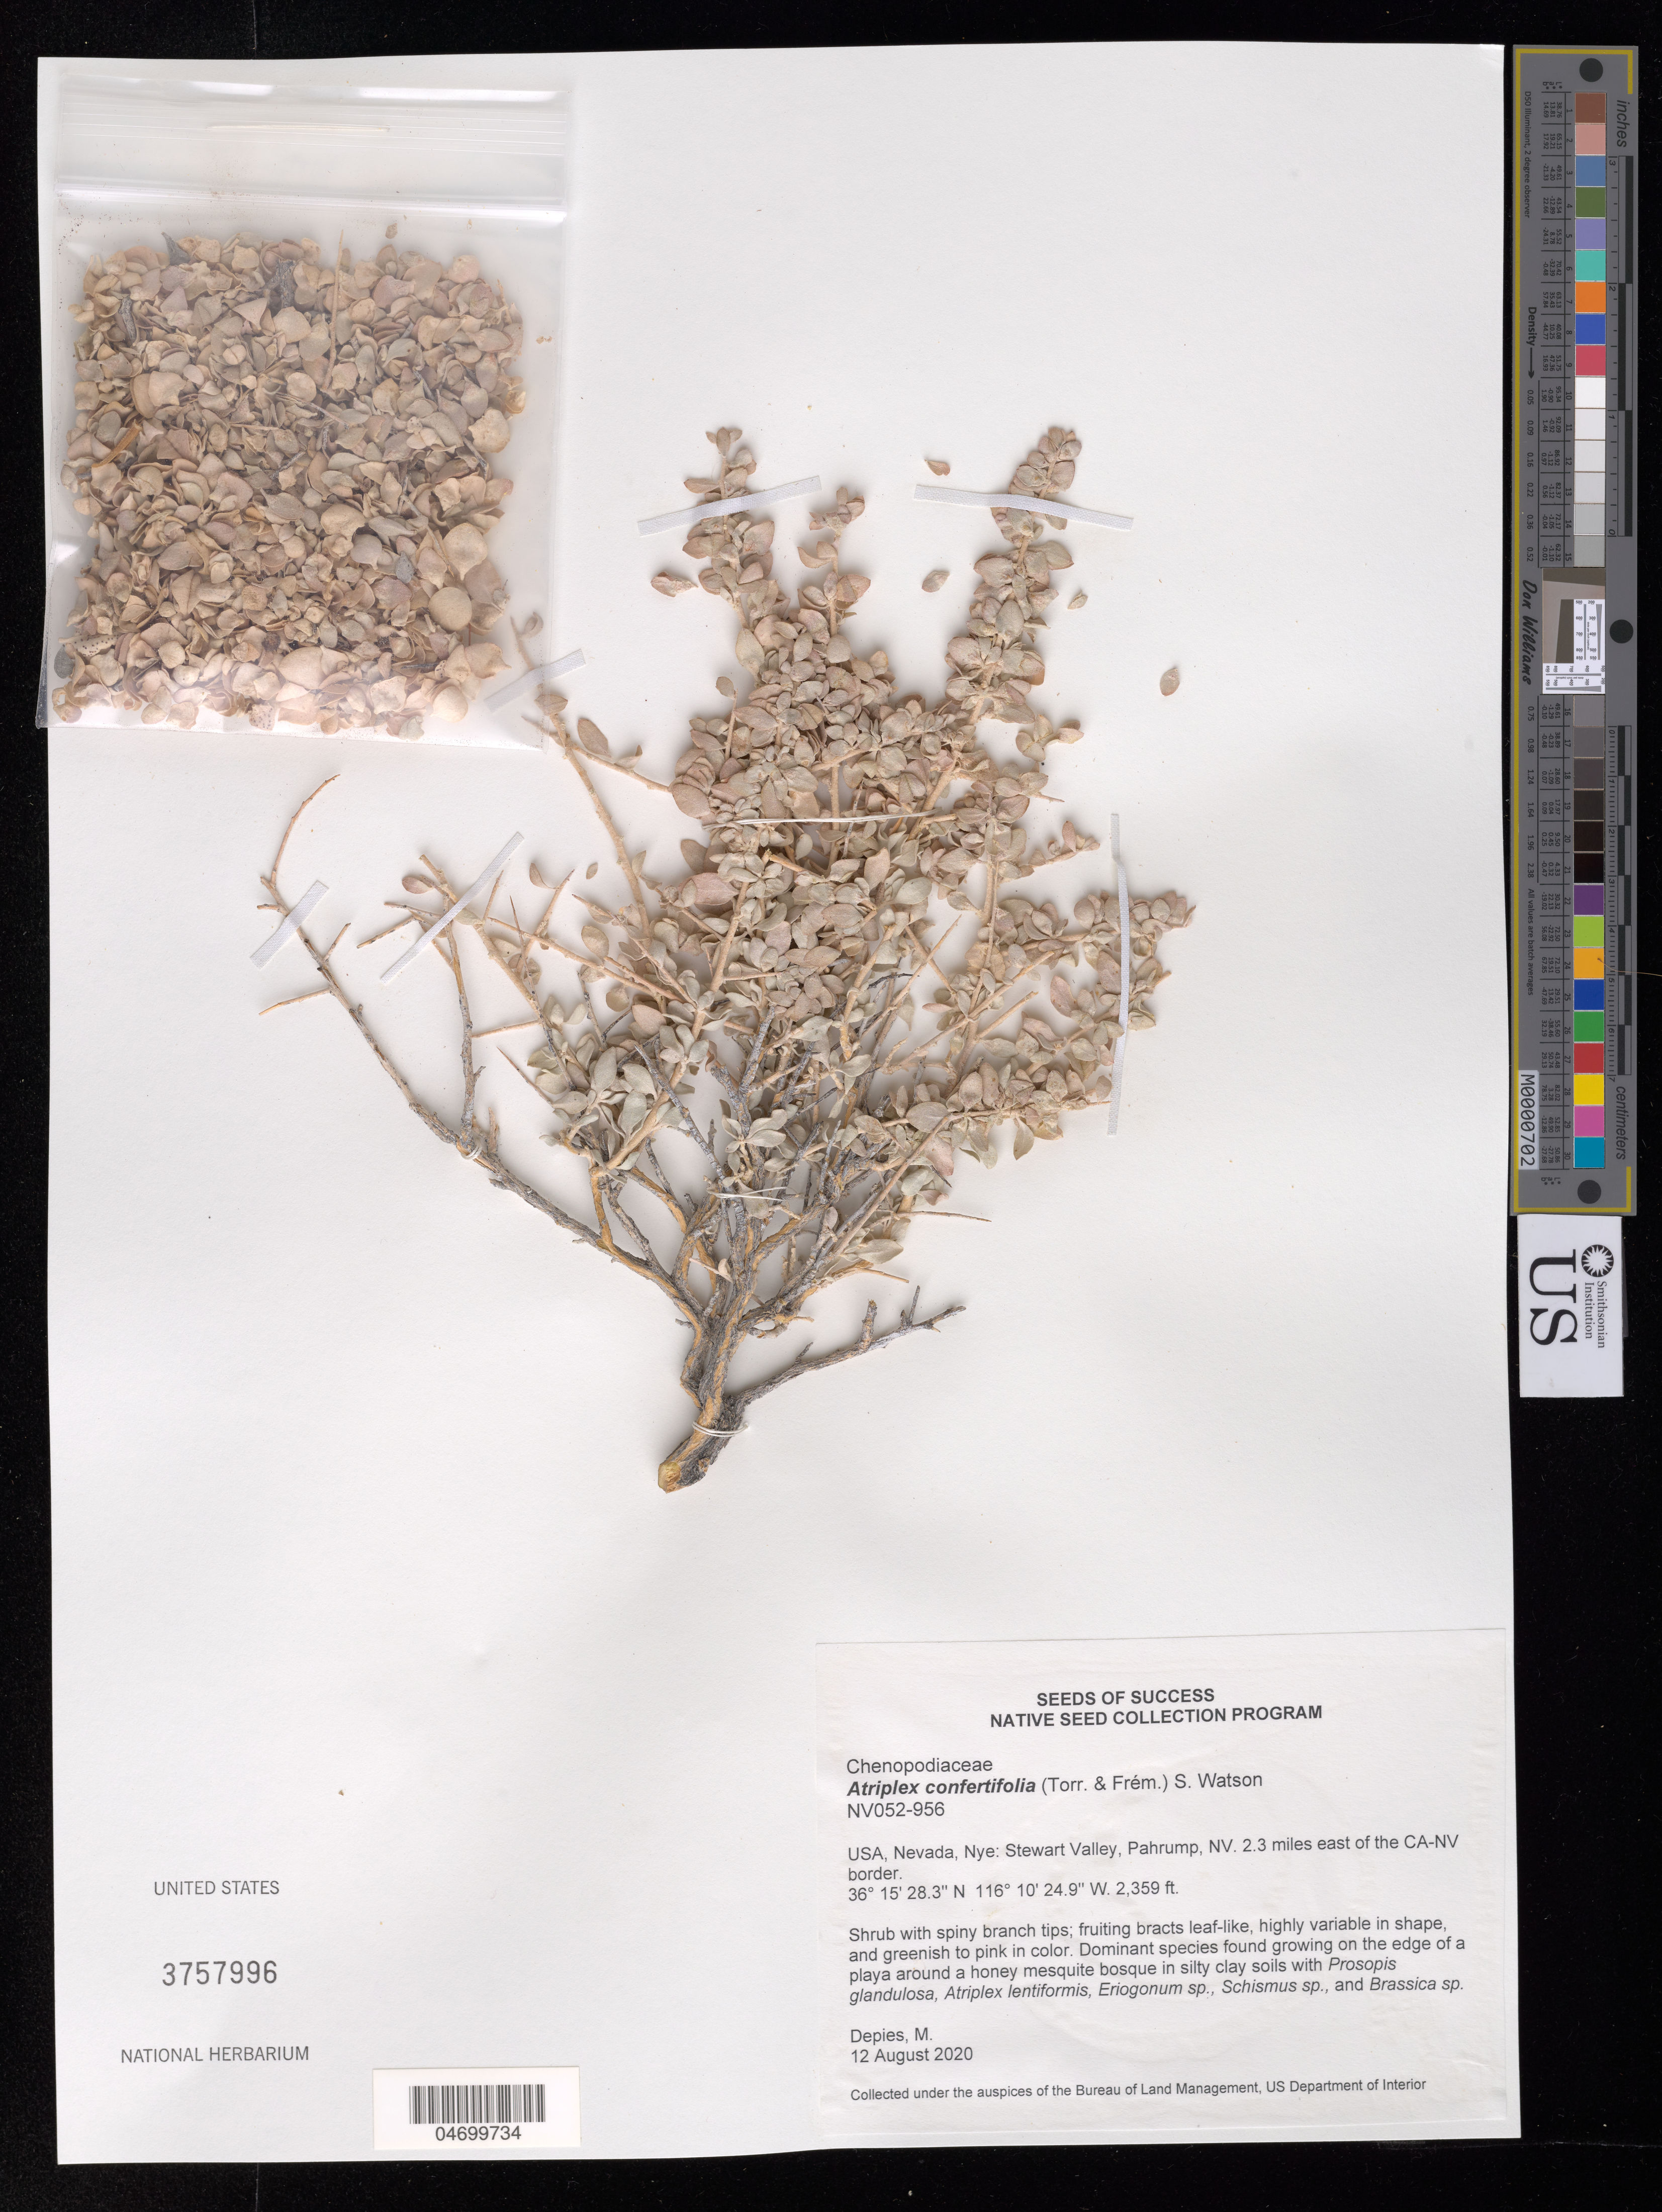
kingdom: Plantae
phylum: Tracheophyta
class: Magnoliopsida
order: Caryophyllales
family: Amaranthaceae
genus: Atriplex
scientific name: Atriplex confertifolia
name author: (Torr. & Frém.) S. Watson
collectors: M. Depies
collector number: NV052-956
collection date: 2020-08-12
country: United States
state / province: Nevada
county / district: Nye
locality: Stewart Valley, Pahrump, 2.3 mi. E of CA-NV border.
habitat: Silty clay soils. Edge of playa around a honey mesquite bosque. With Eriogonum sp., Schismus sp., Brassica sp., etc.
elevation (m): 719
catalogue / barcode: US 3757996